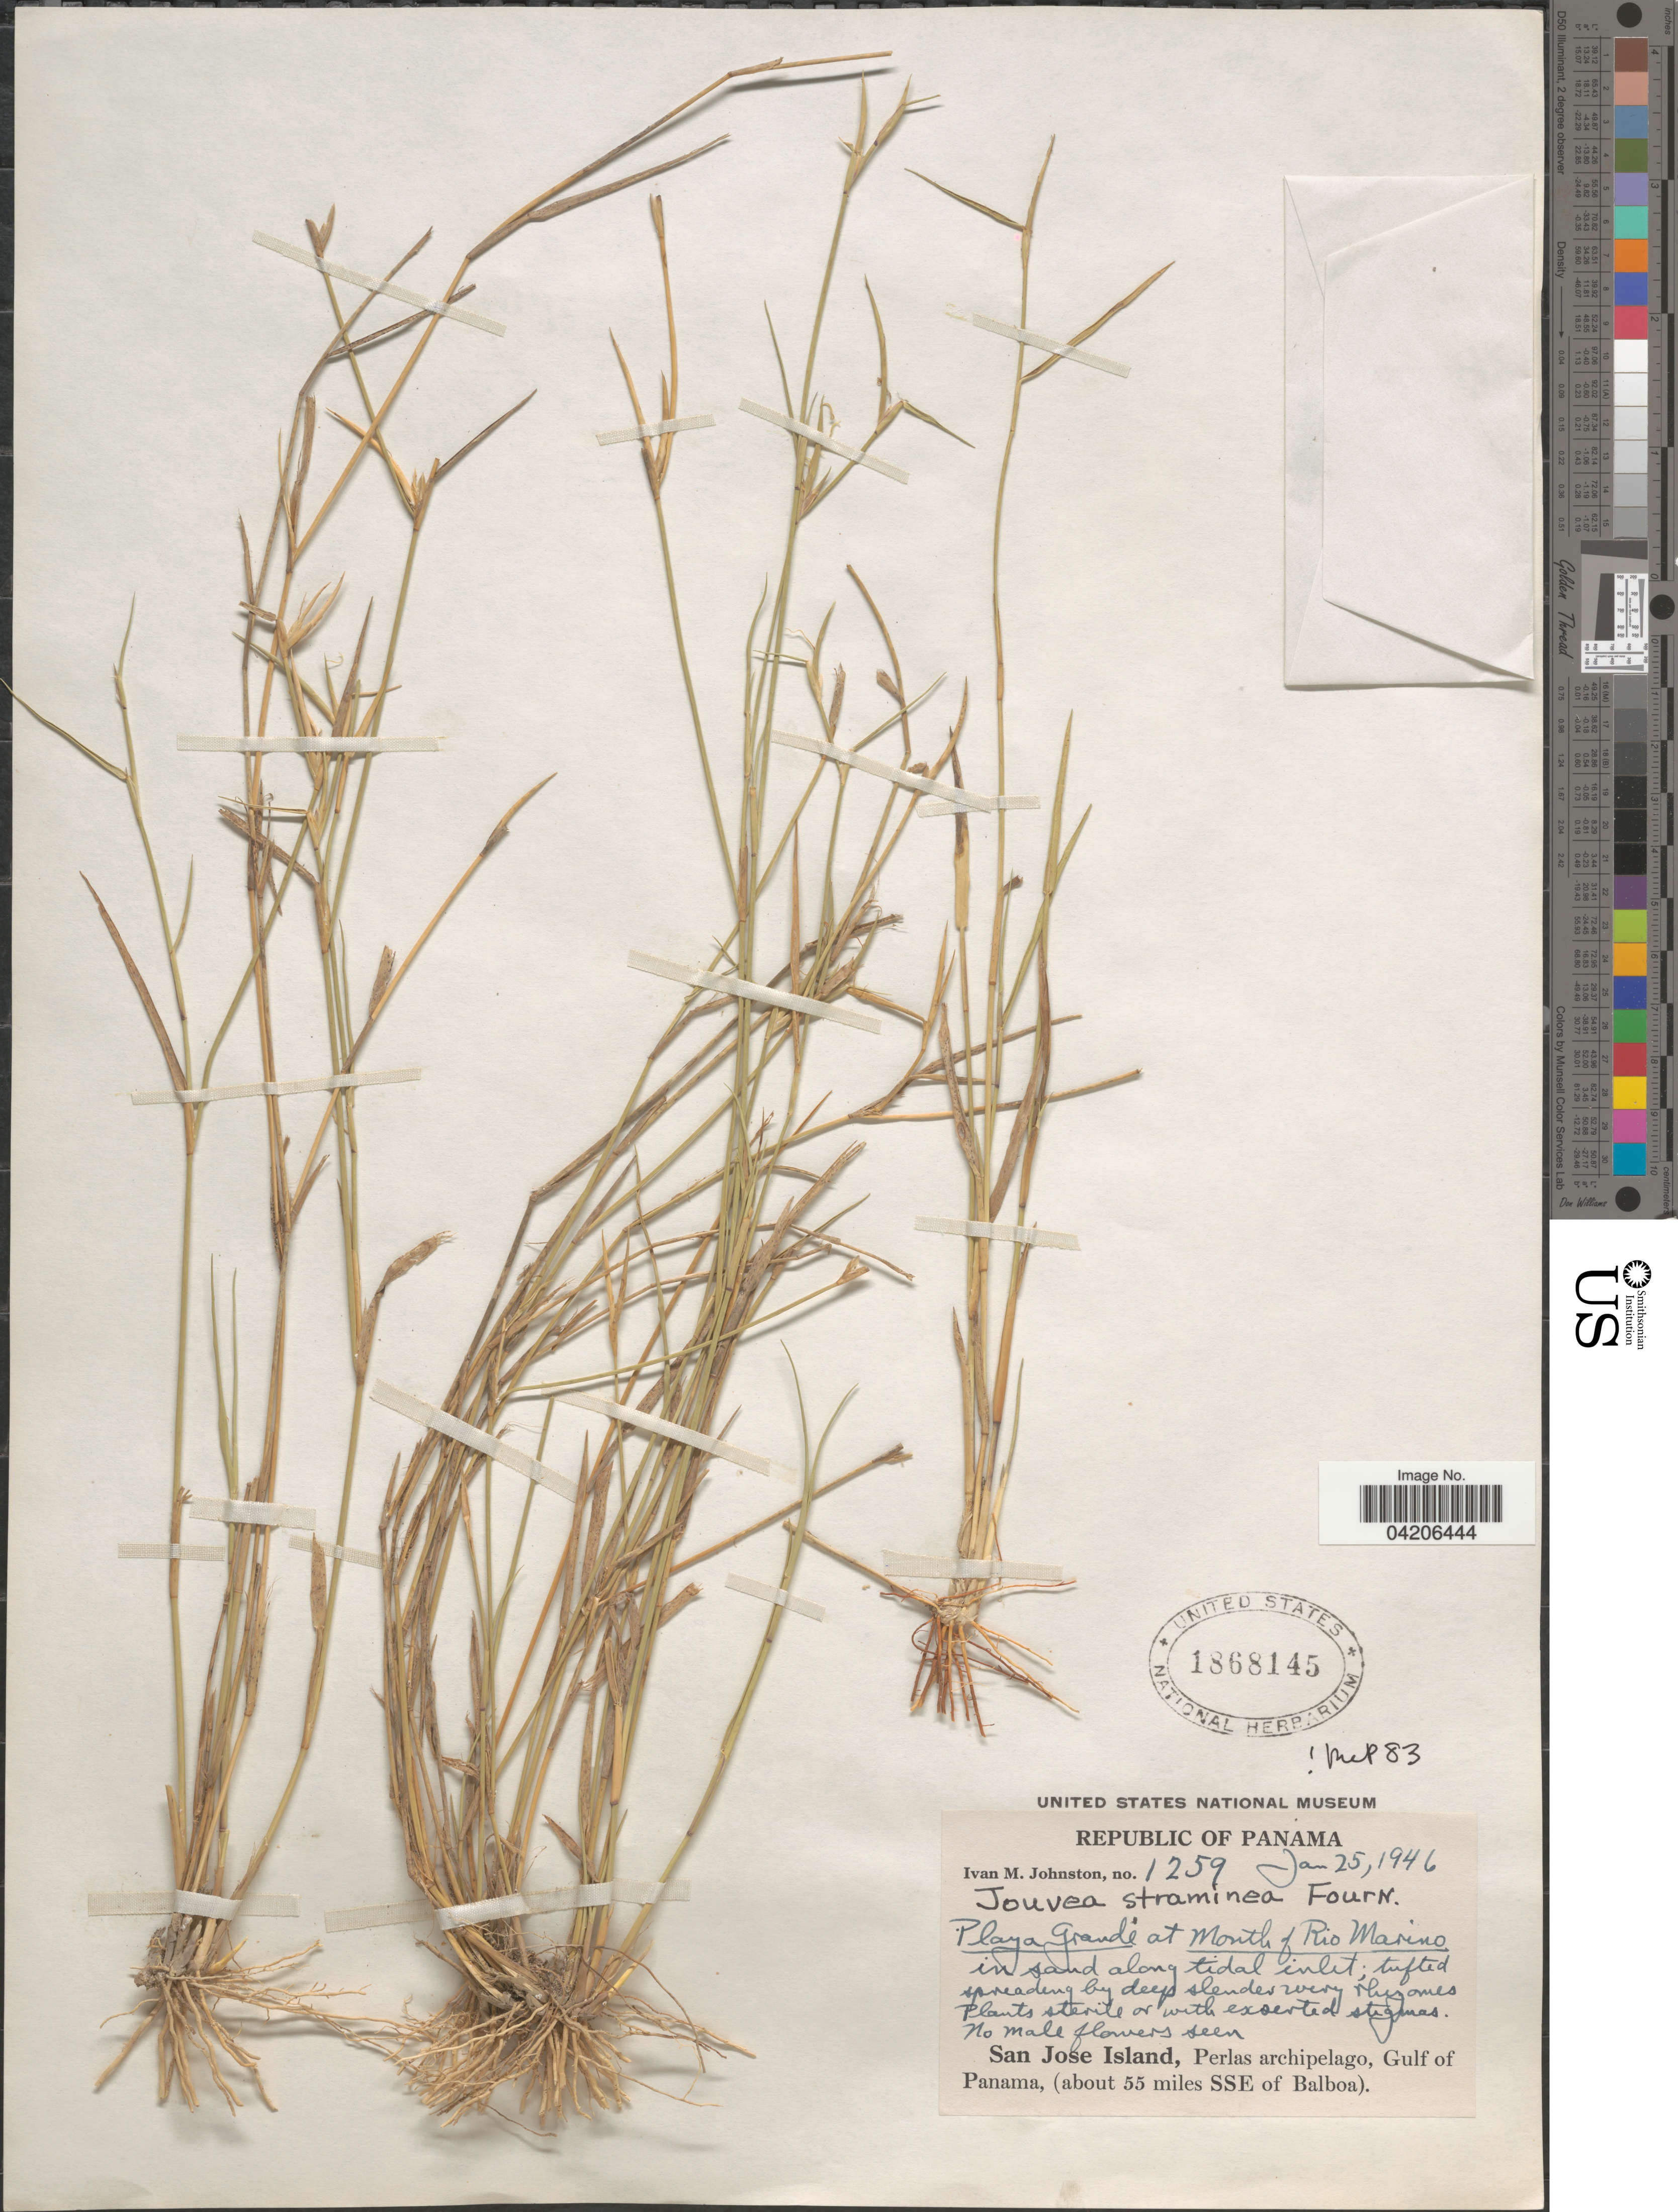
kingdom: Plantae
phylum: Tracheophyta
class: Liliopsida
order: Poales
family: Poaceae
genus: Jouvea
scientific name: Jouvea straminea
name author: E. Fourn.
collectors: I.M. Johnston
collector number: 1259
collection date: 1946-01-25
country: Panama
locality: Playa Grande at Mouth of Rio Marino, in sand along tidal inlet. San Jose Island, Perlas archipelago, Gulf of Panama, (about 55 miles SSE of Balboa).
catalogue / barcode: US 1868145